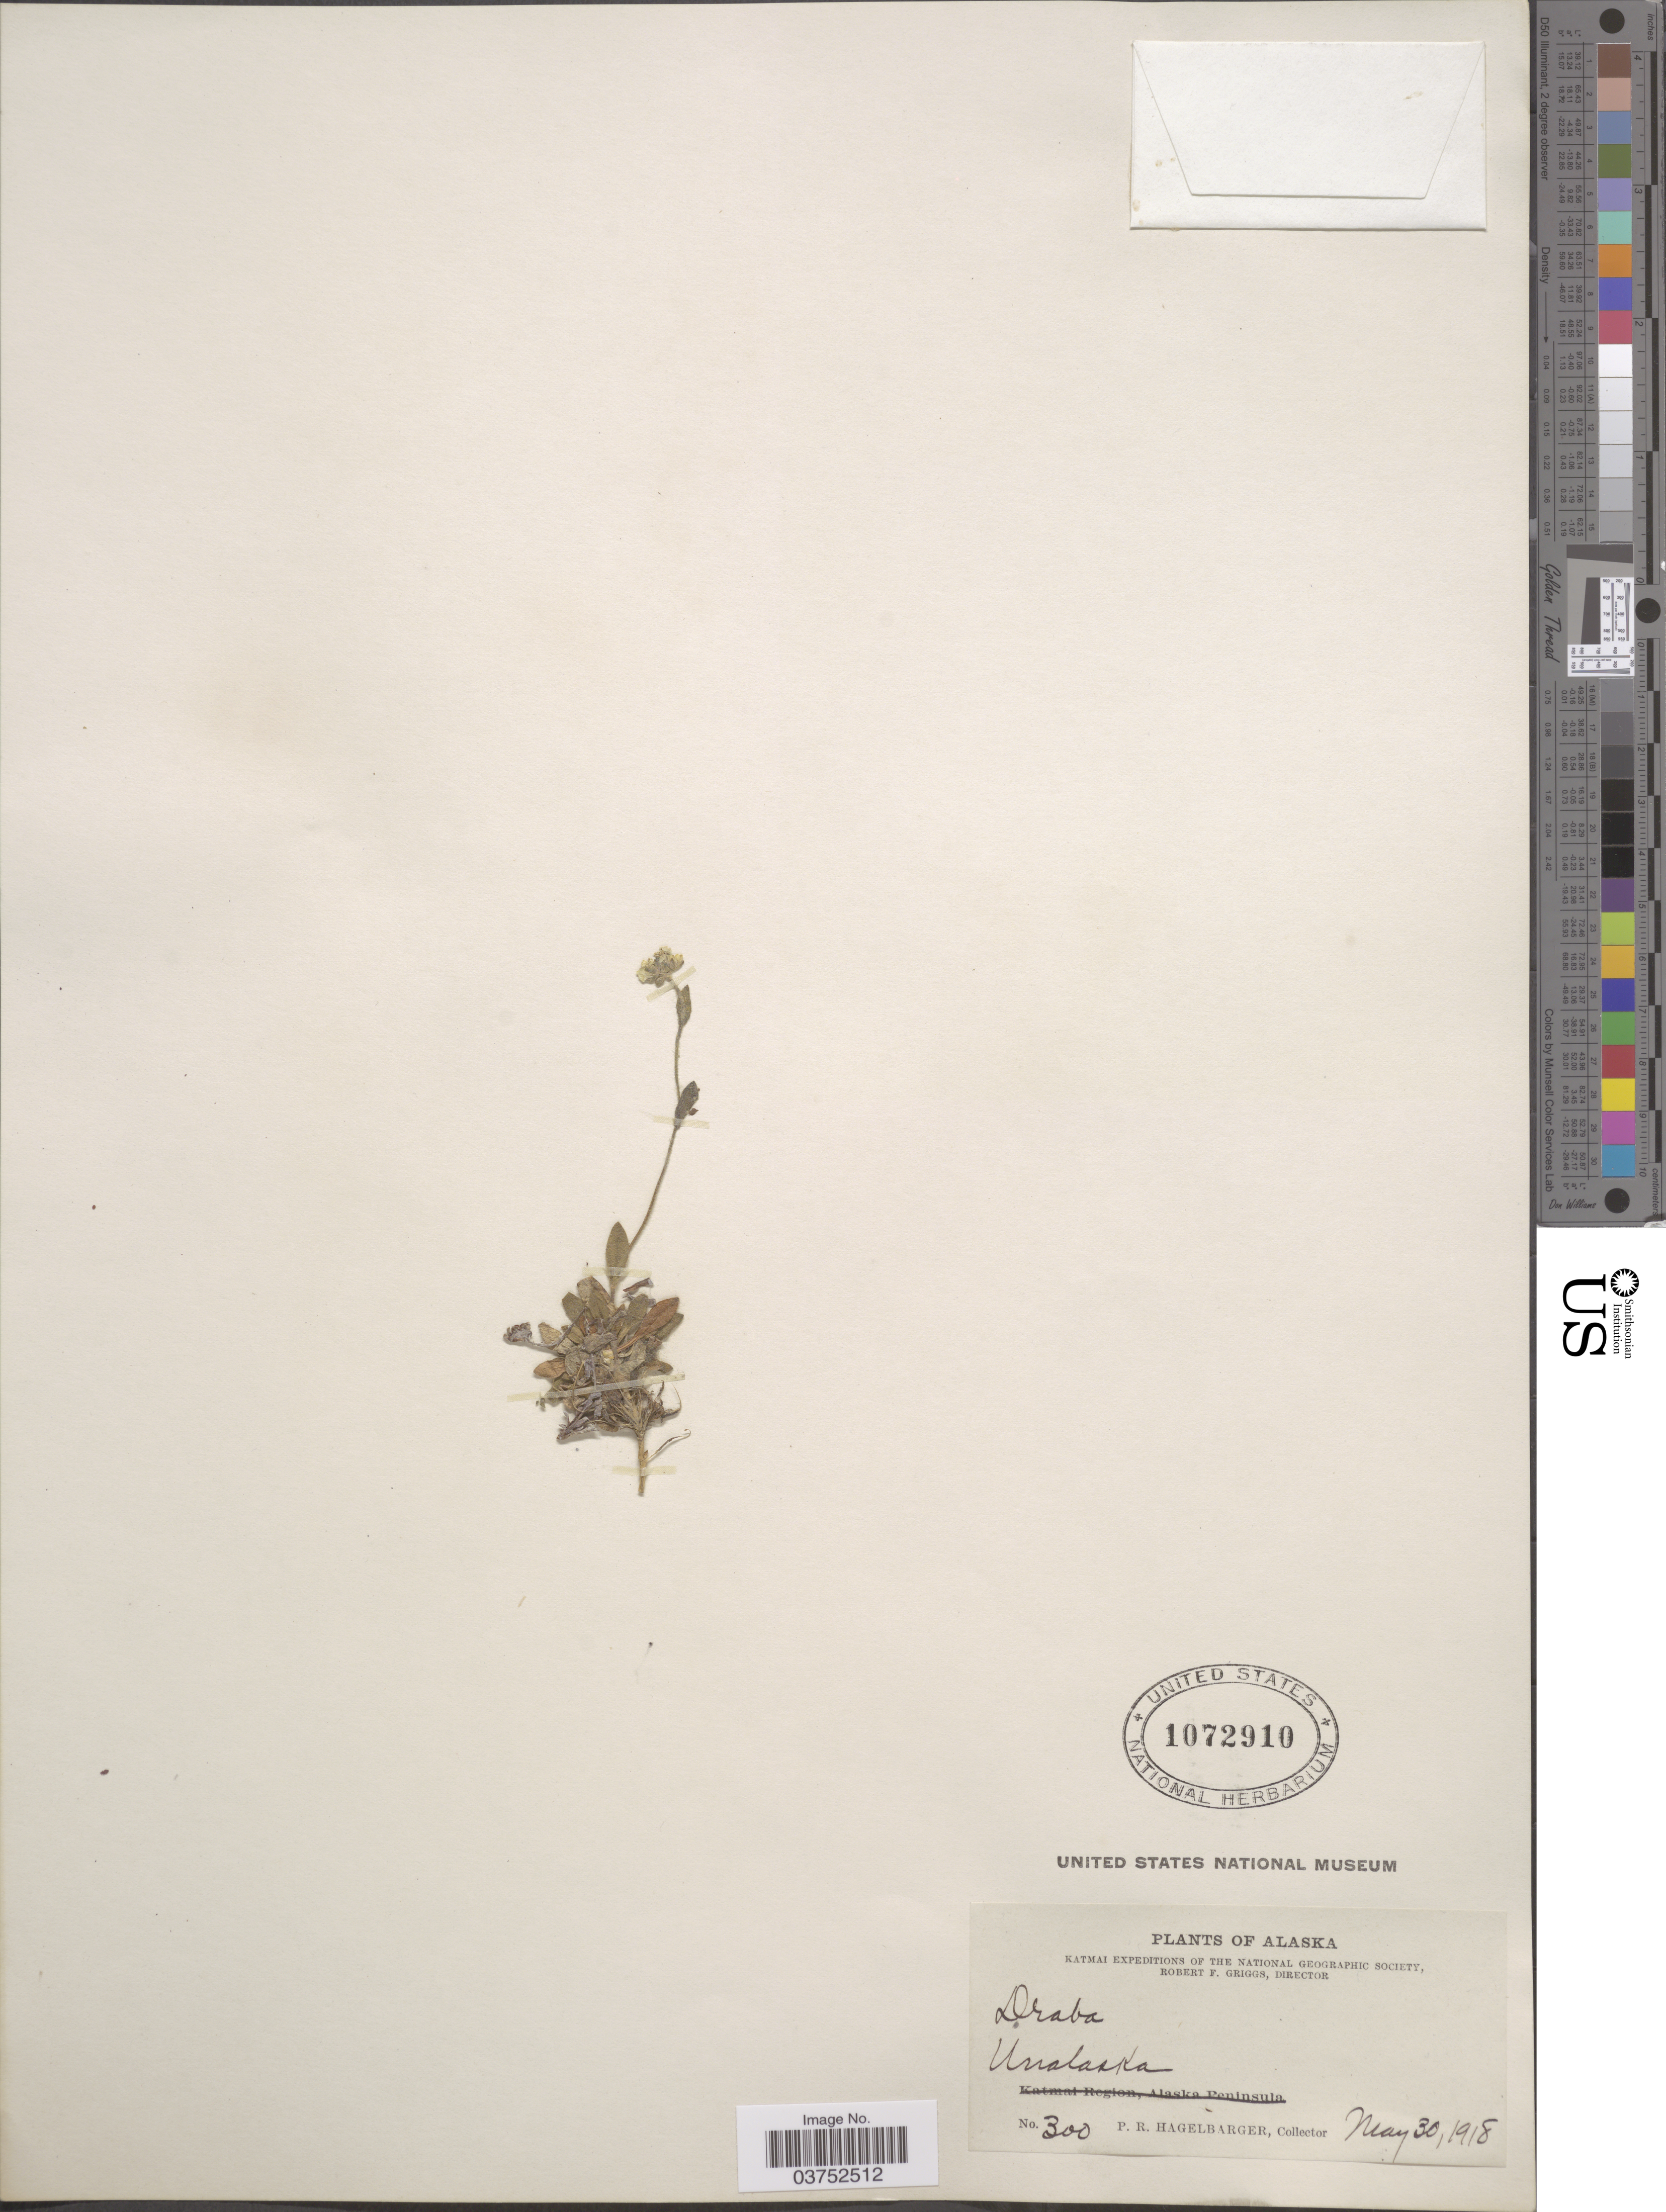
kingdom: Plantae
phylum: Tracheophyta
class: Magnoliopsida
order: Brassicales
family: Brassicaceae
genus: Draba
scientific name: Draba stylaris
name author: J. Gay ex E.A. Thomas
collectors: P. Hagelbarger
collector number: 300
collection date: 1918-05-30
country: United States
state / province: Alaska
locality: Katmai. Unalaska.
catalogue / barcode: US 1072910